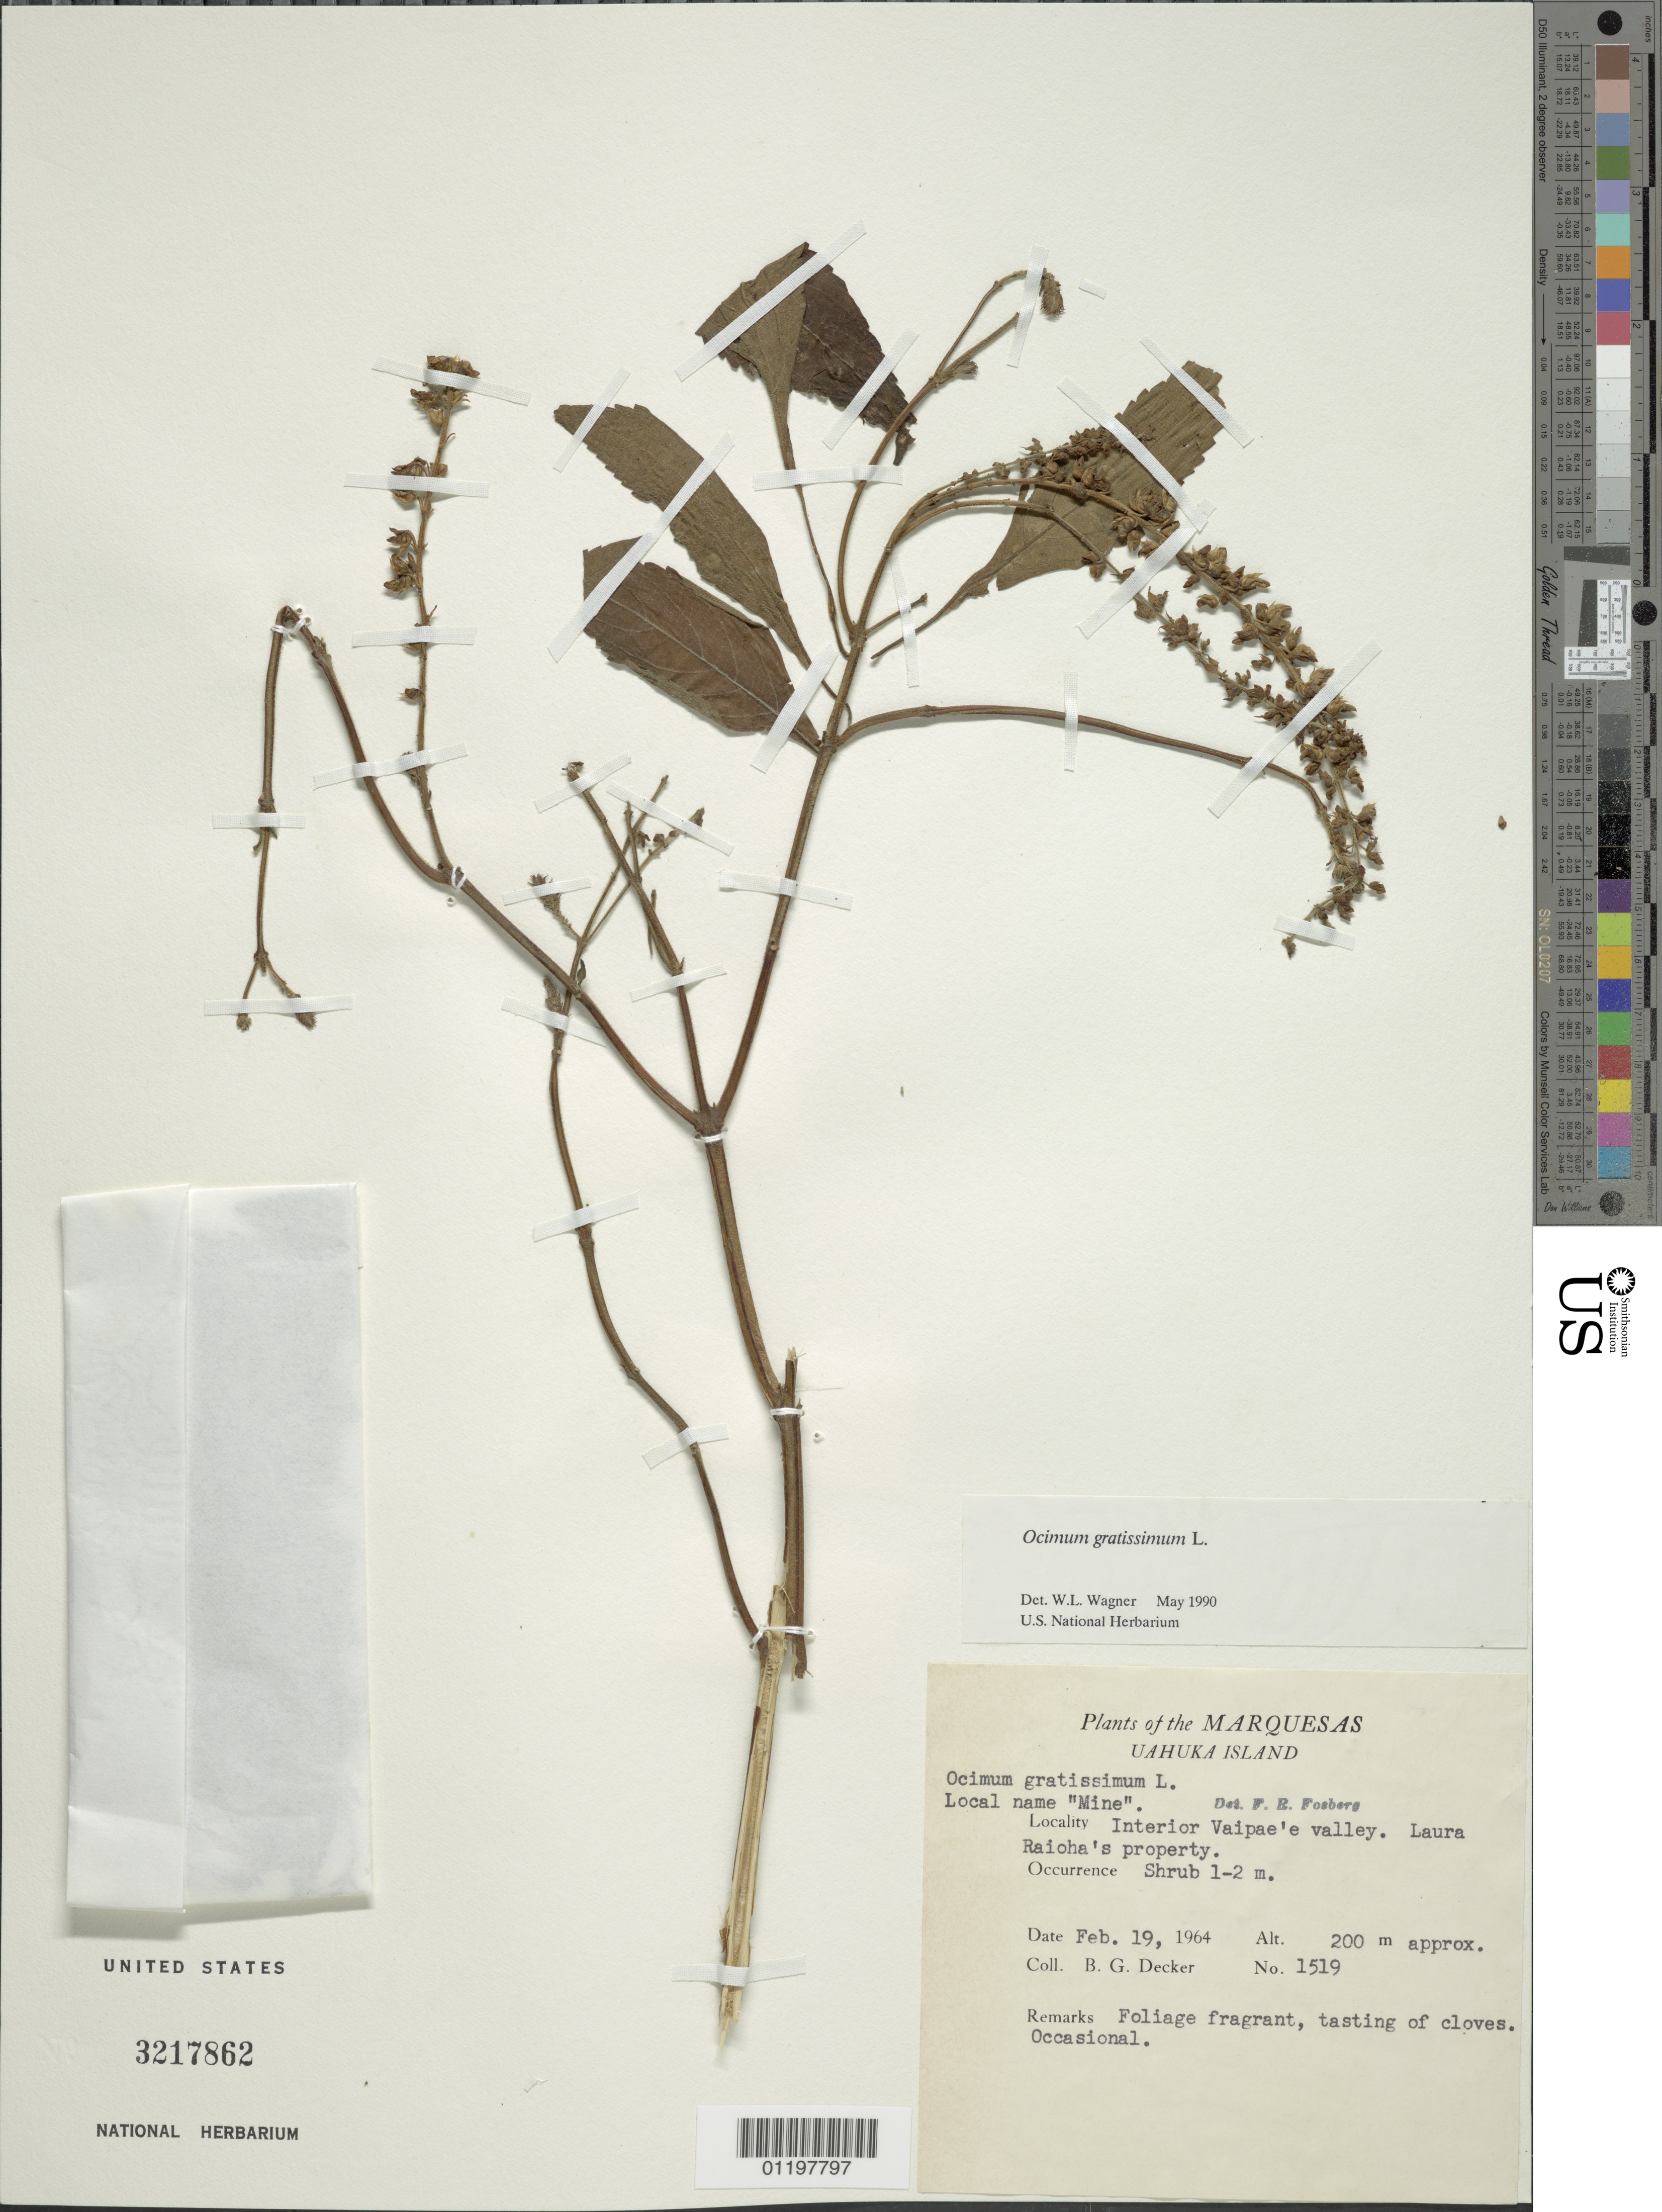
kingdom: Plantae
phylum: Tracheophyta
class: Magnoliopsida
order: Lamiales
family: Lamiaceae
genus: Ocimum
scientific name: Ocimum gratissimum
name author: L.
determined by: Wagner, W. L., (BOT), Smithsonian Institution - National Museum of Natural History (UNITED STATES)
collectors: B. G. Decker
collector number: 1519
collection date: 1964-02-19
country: French Polynesia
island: Ua Huka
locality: interior Vaipae'e Valley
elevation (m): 200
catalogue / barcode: US 3217862